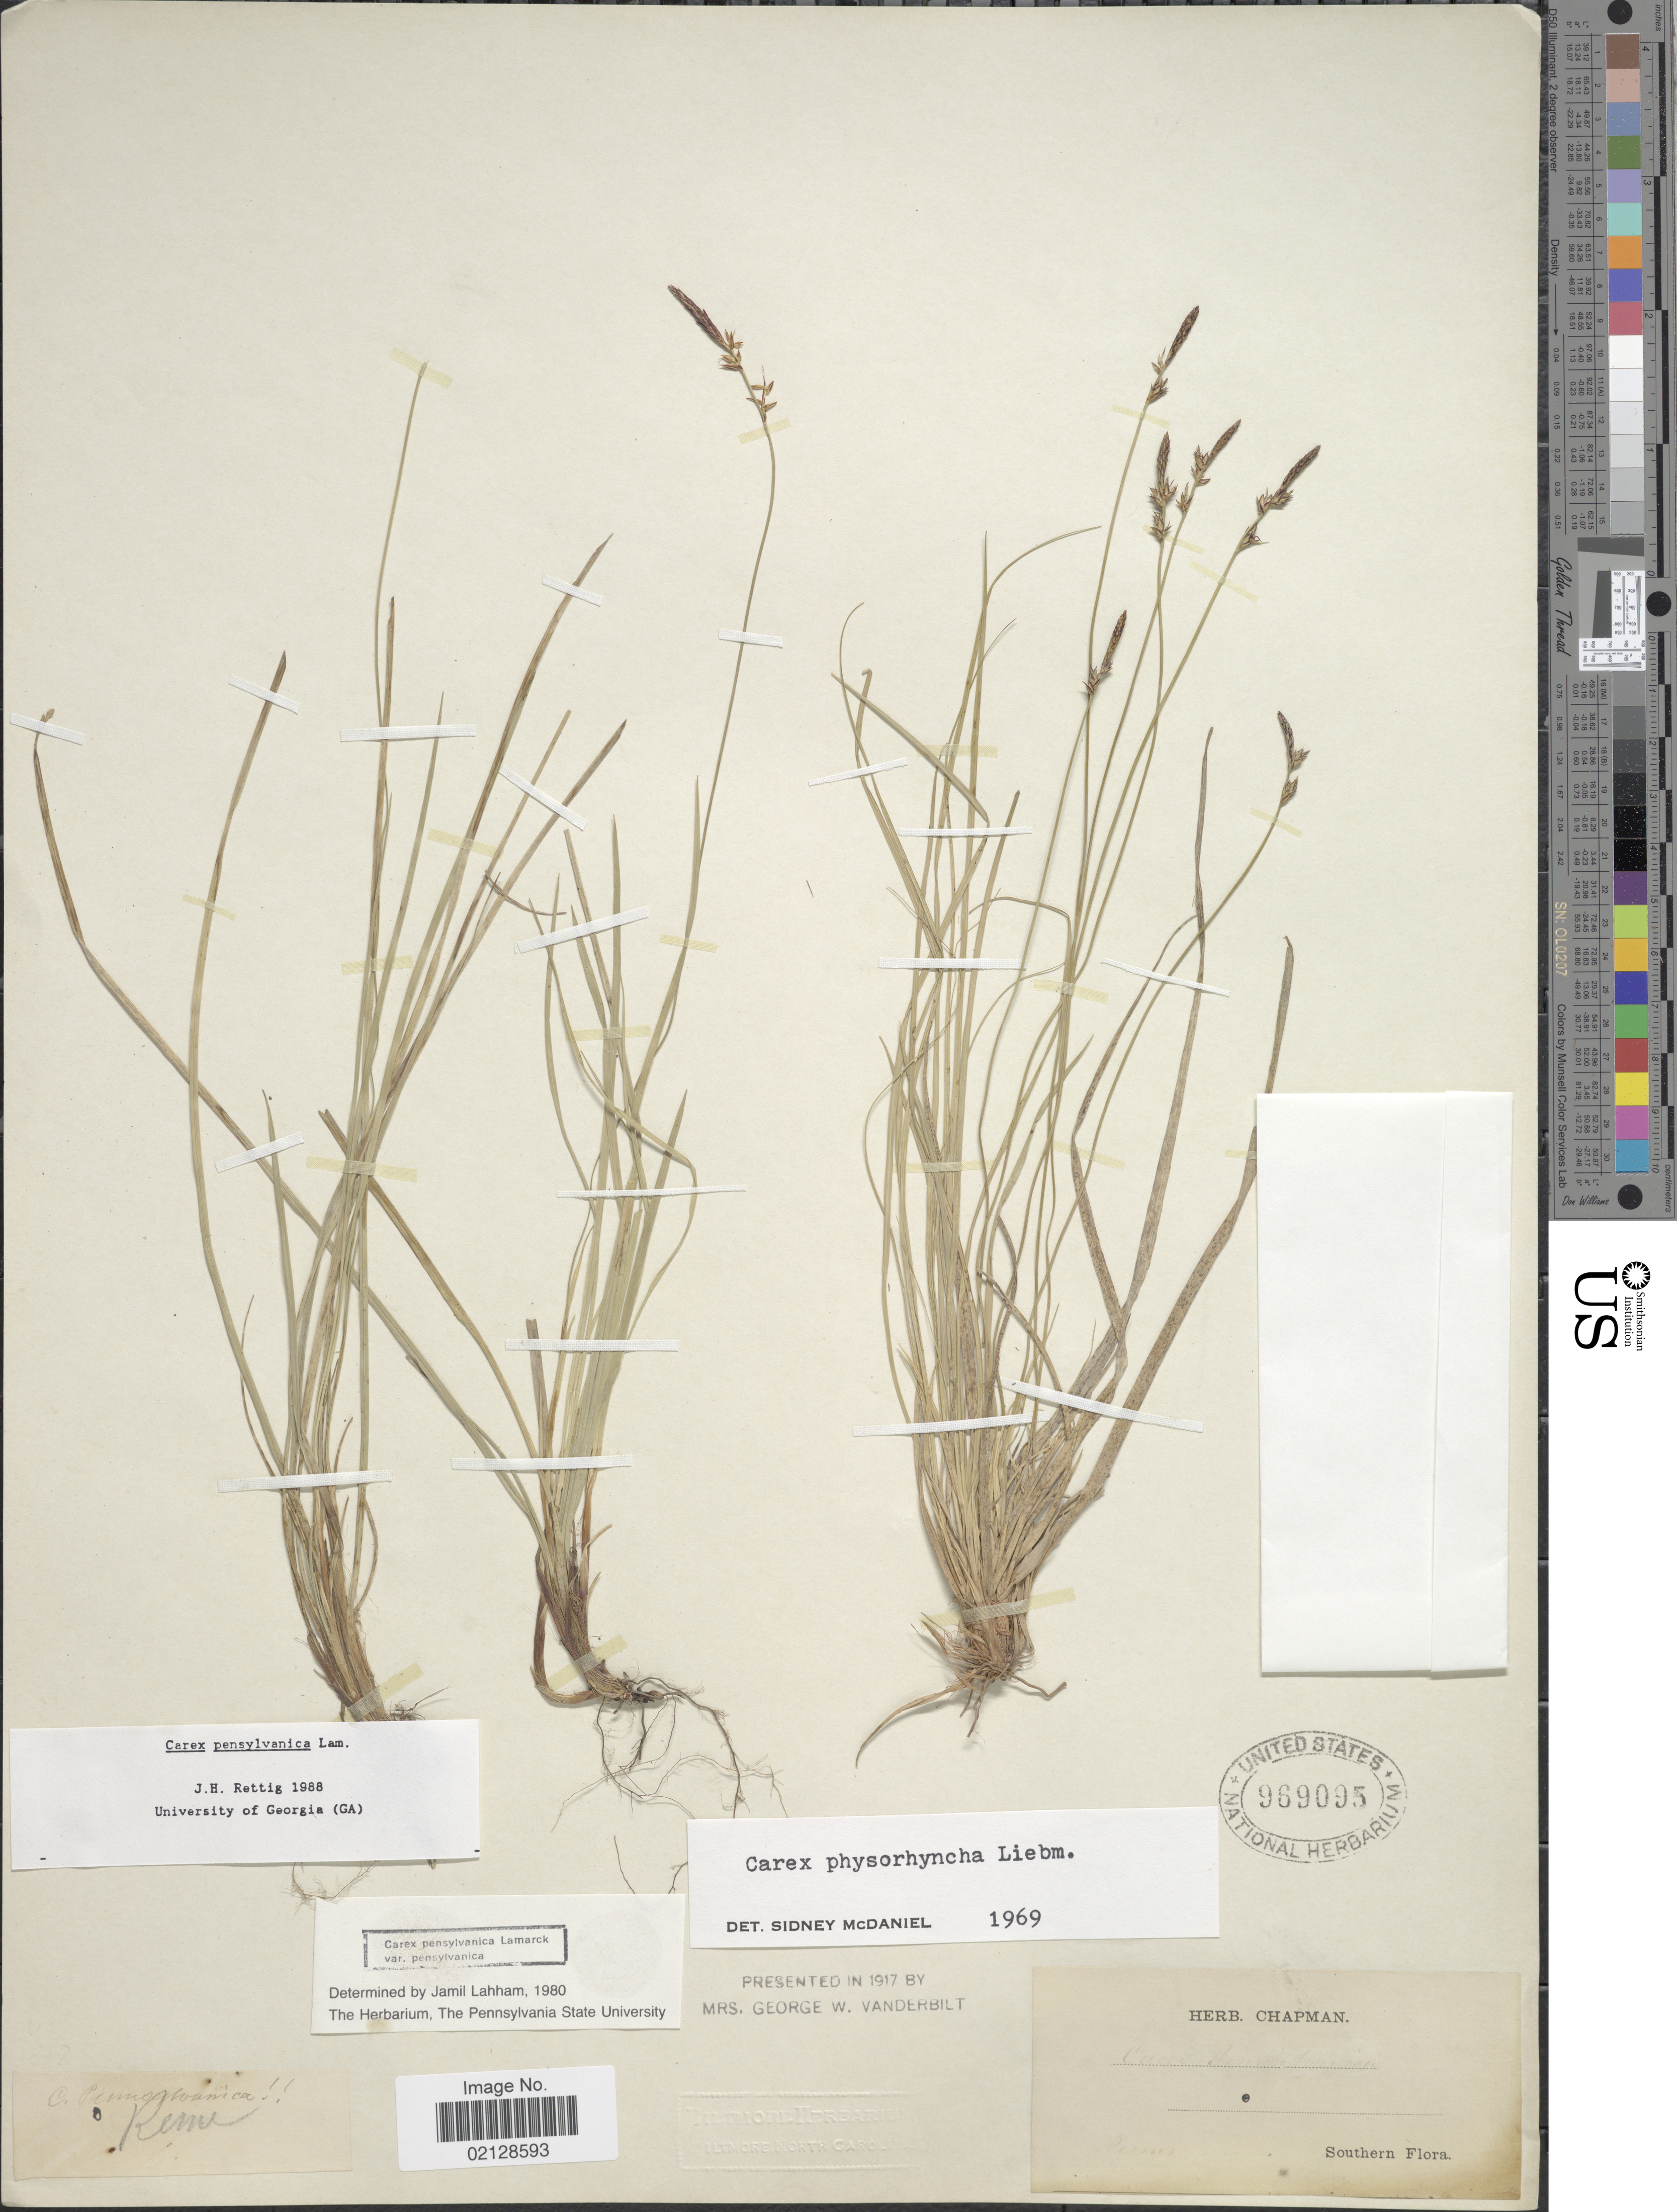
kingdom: Plantae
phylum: Tracheophyta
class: Liliopsida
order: Poales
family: Cyperaceae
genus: Carex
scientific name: Carex pensylvanica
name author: Lam.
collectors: ex herb. Chapman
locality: Southern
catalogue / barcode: US 969095